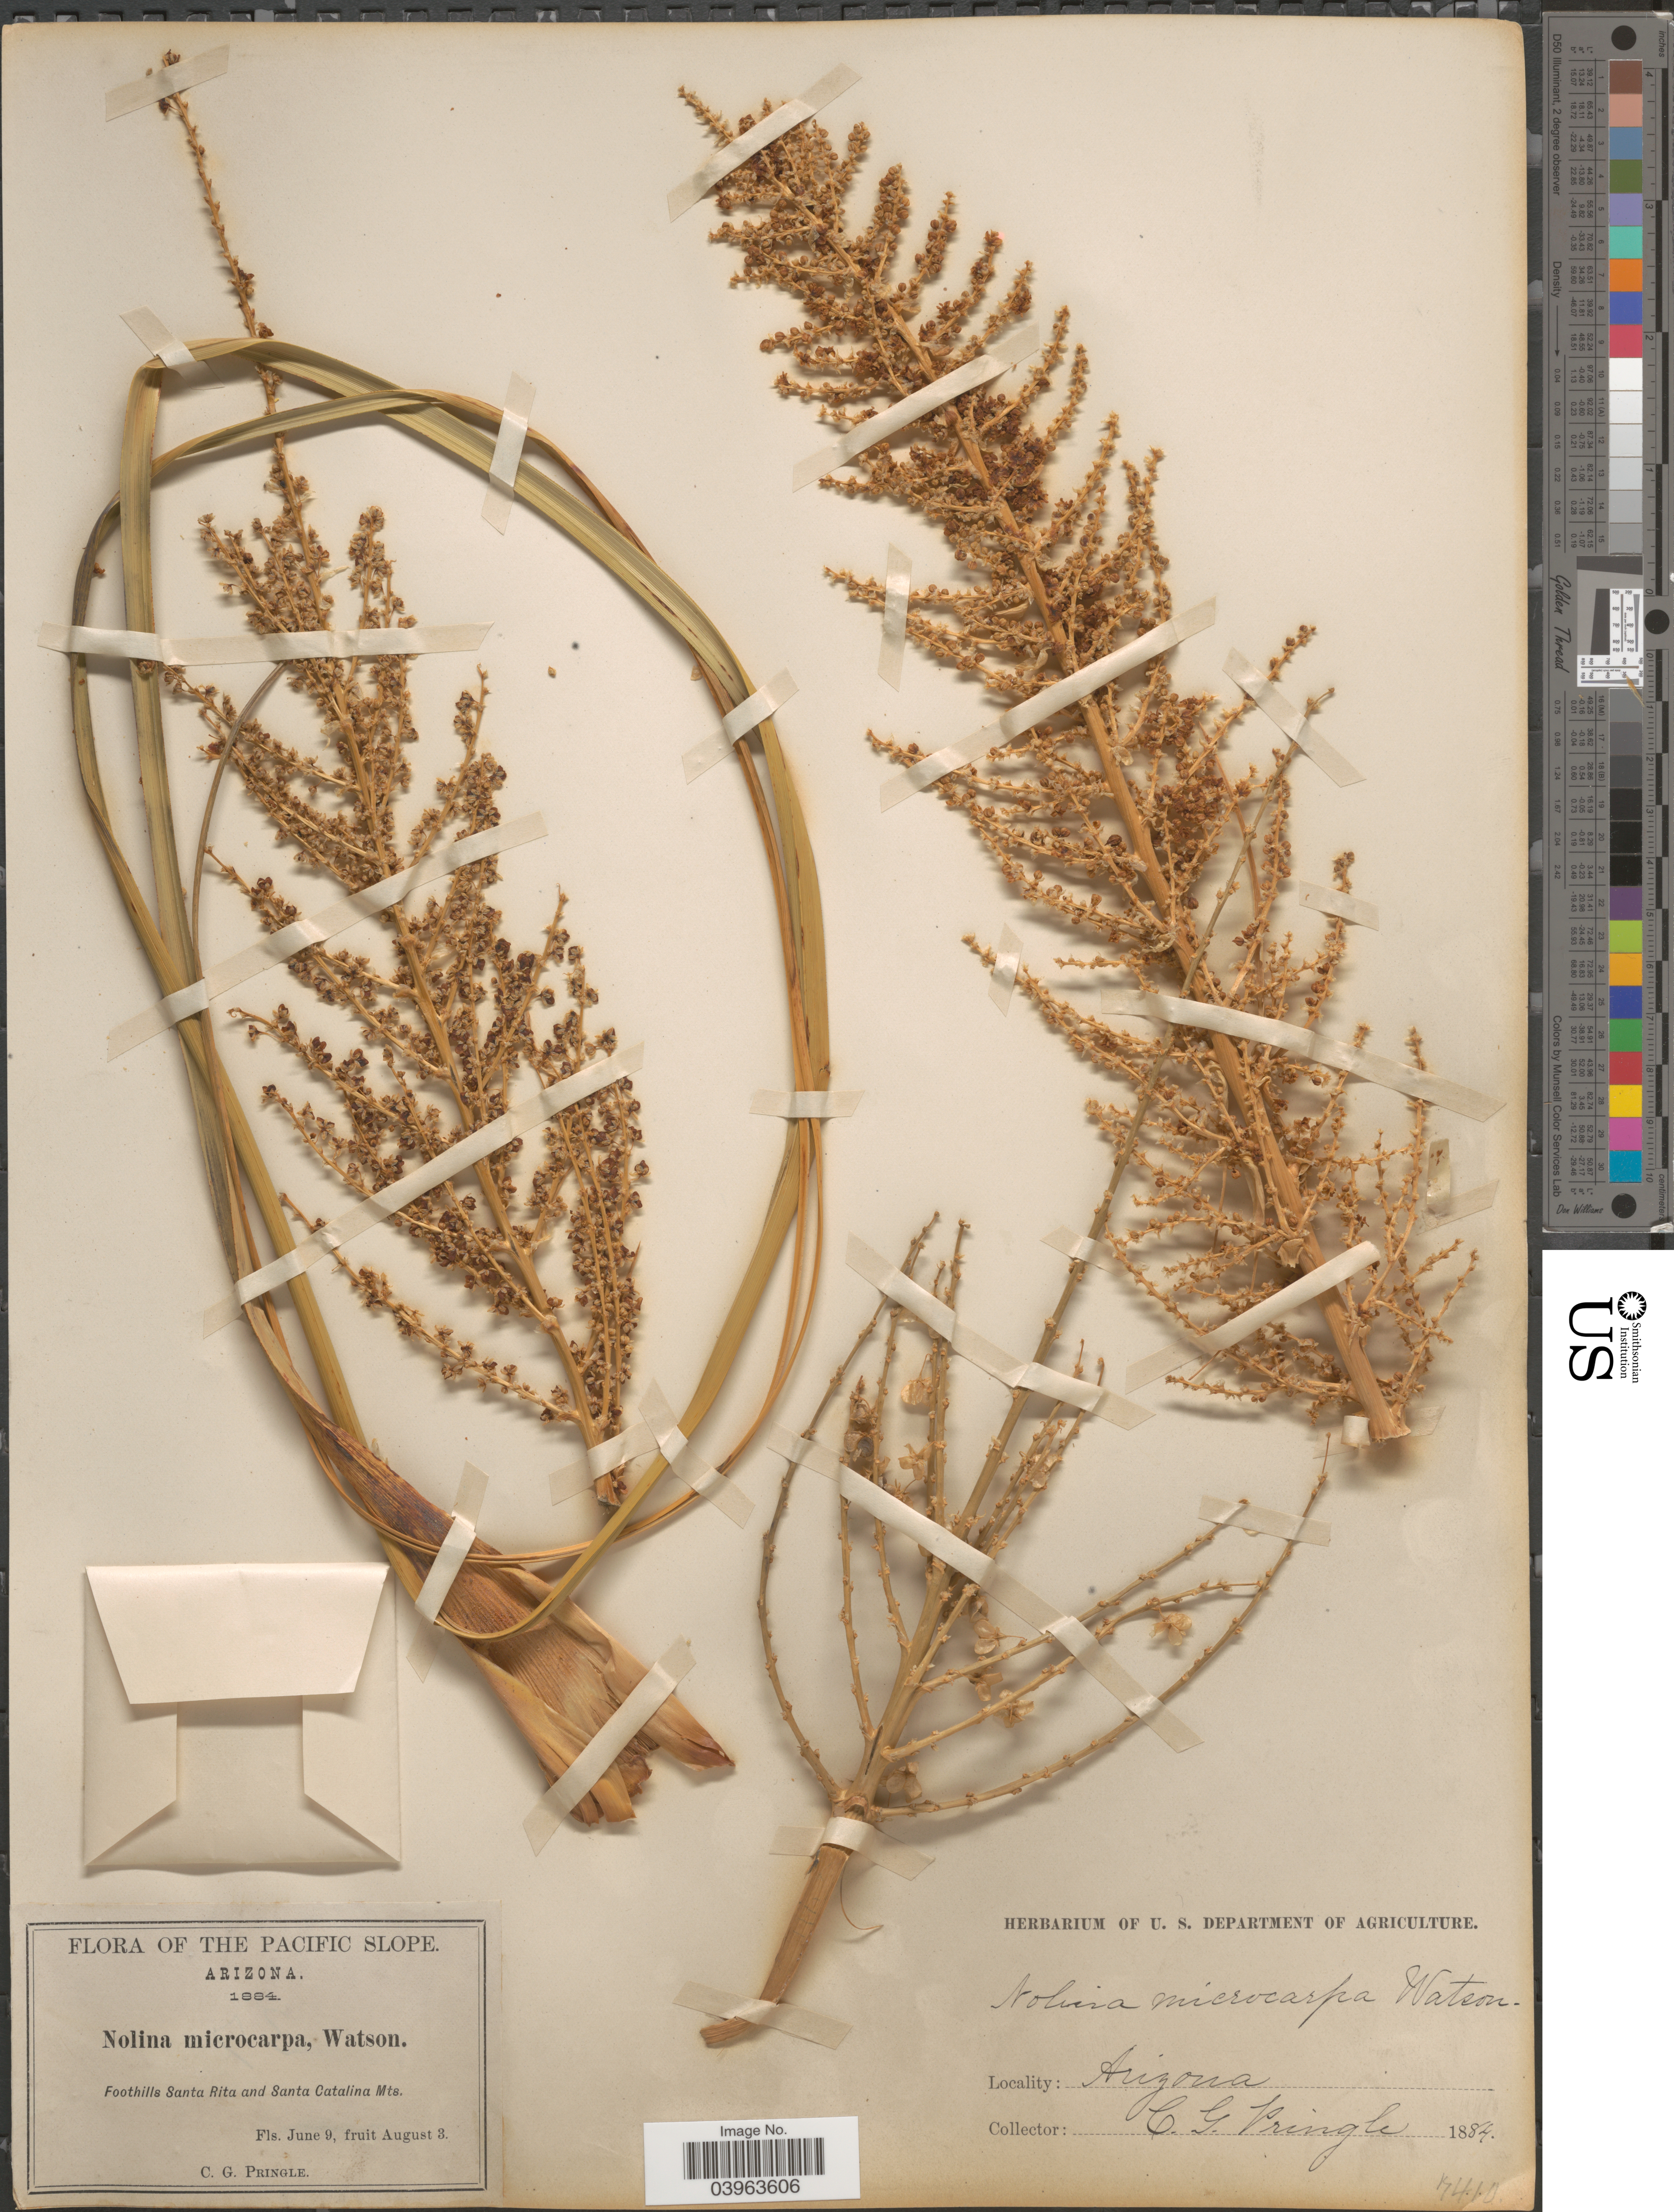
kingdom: Plantae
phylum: Tracheophyta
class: Liliopsida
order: Asparagales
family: Asparagaceae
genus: Nolina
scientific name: Nolina microcarpa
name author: S. Watson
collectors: C. G. Pringle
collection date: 1884-06-09/1884-08-03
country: United States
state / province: Arizona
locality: The Pacific Slope. Foothills Santa Rita and Santa Catalina Mts.